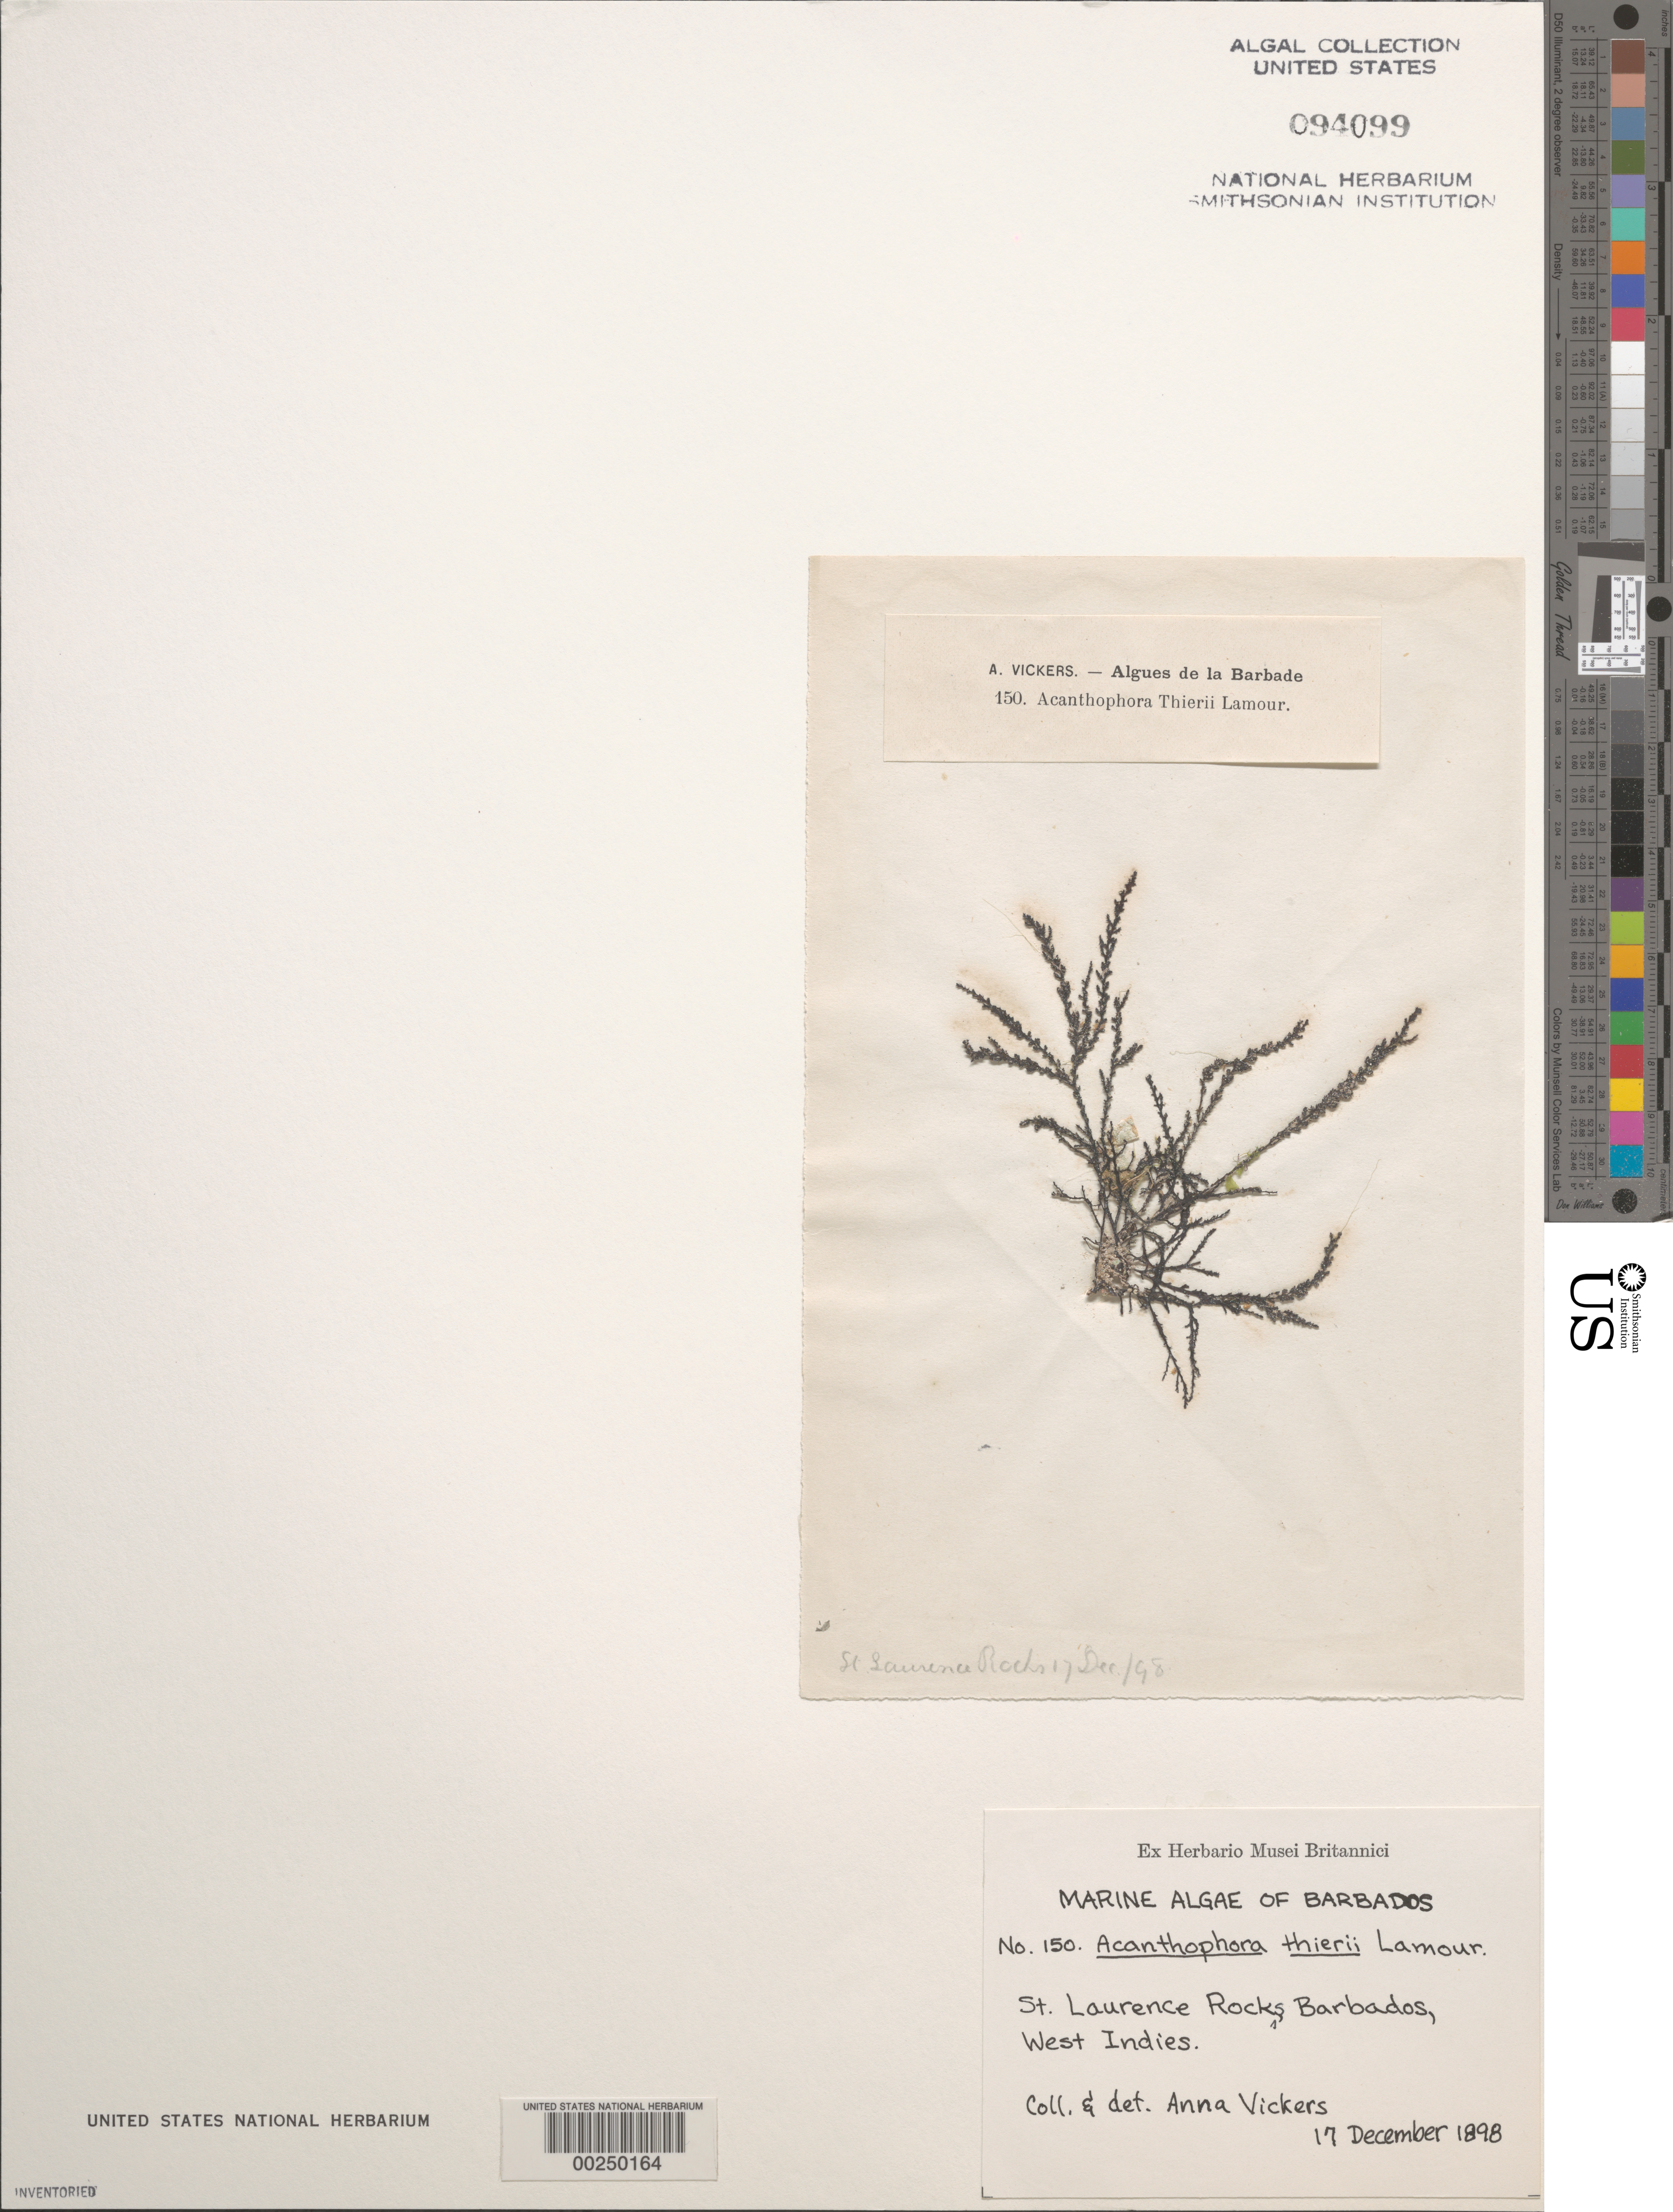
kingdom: Plantae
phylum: Rhodophyta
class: Florideophyceae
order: Ceramiales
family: Rhodomelaceae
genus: Acanthophora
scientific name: Acanthophora spicifera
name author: (Vahl) Børgesen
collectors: A. Vickers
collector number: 150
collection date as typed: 17 Dec 1898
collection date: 1898-12-17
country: Barbados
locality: St. Lawrence Rocks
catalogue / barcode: US 94099